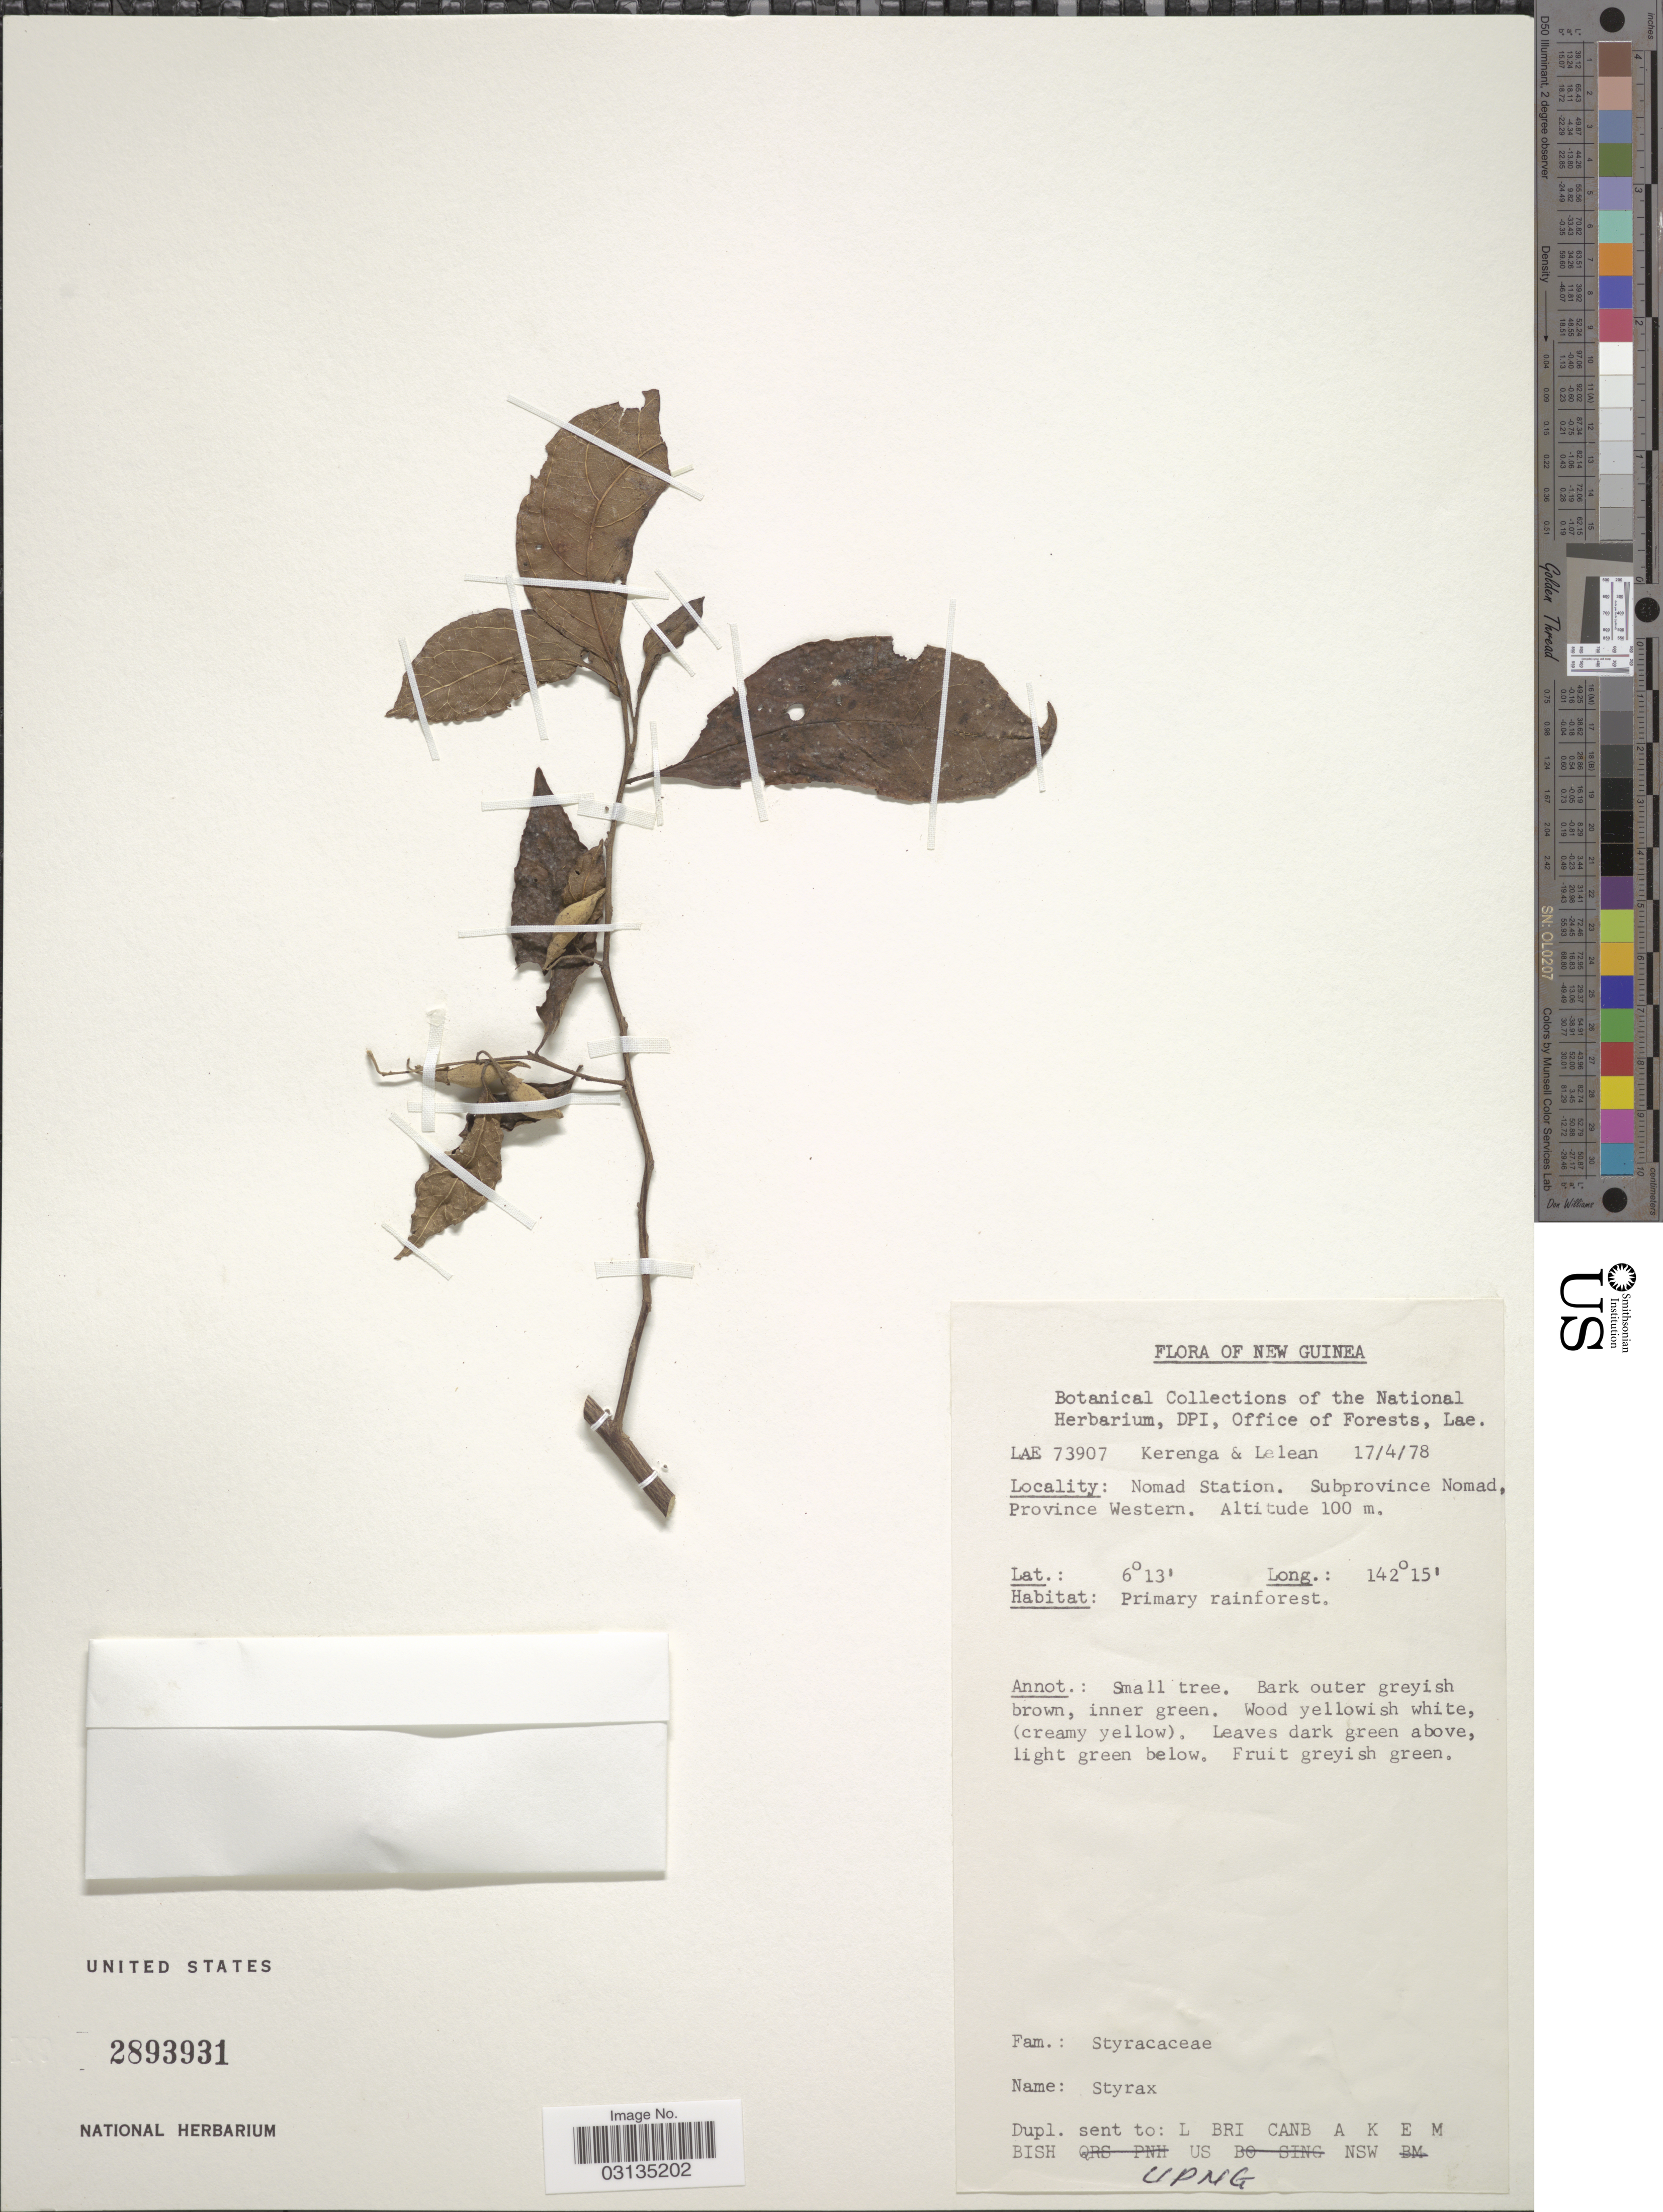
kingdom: Plantae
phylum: Tracheophyta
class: Magnoliopsida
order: Ericales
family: Styracaceae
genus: Styrax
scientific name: Styrax sp.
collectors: -. Kerenga & Lelean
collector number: LAE73907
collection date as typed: Transcribed d/m/y: 17/4/78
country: Papua New Guinea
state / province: Manus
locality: New Guinea, Nomad Station. Subprovince Nomad, Province Western.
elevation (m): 100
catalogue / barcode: US 2893931